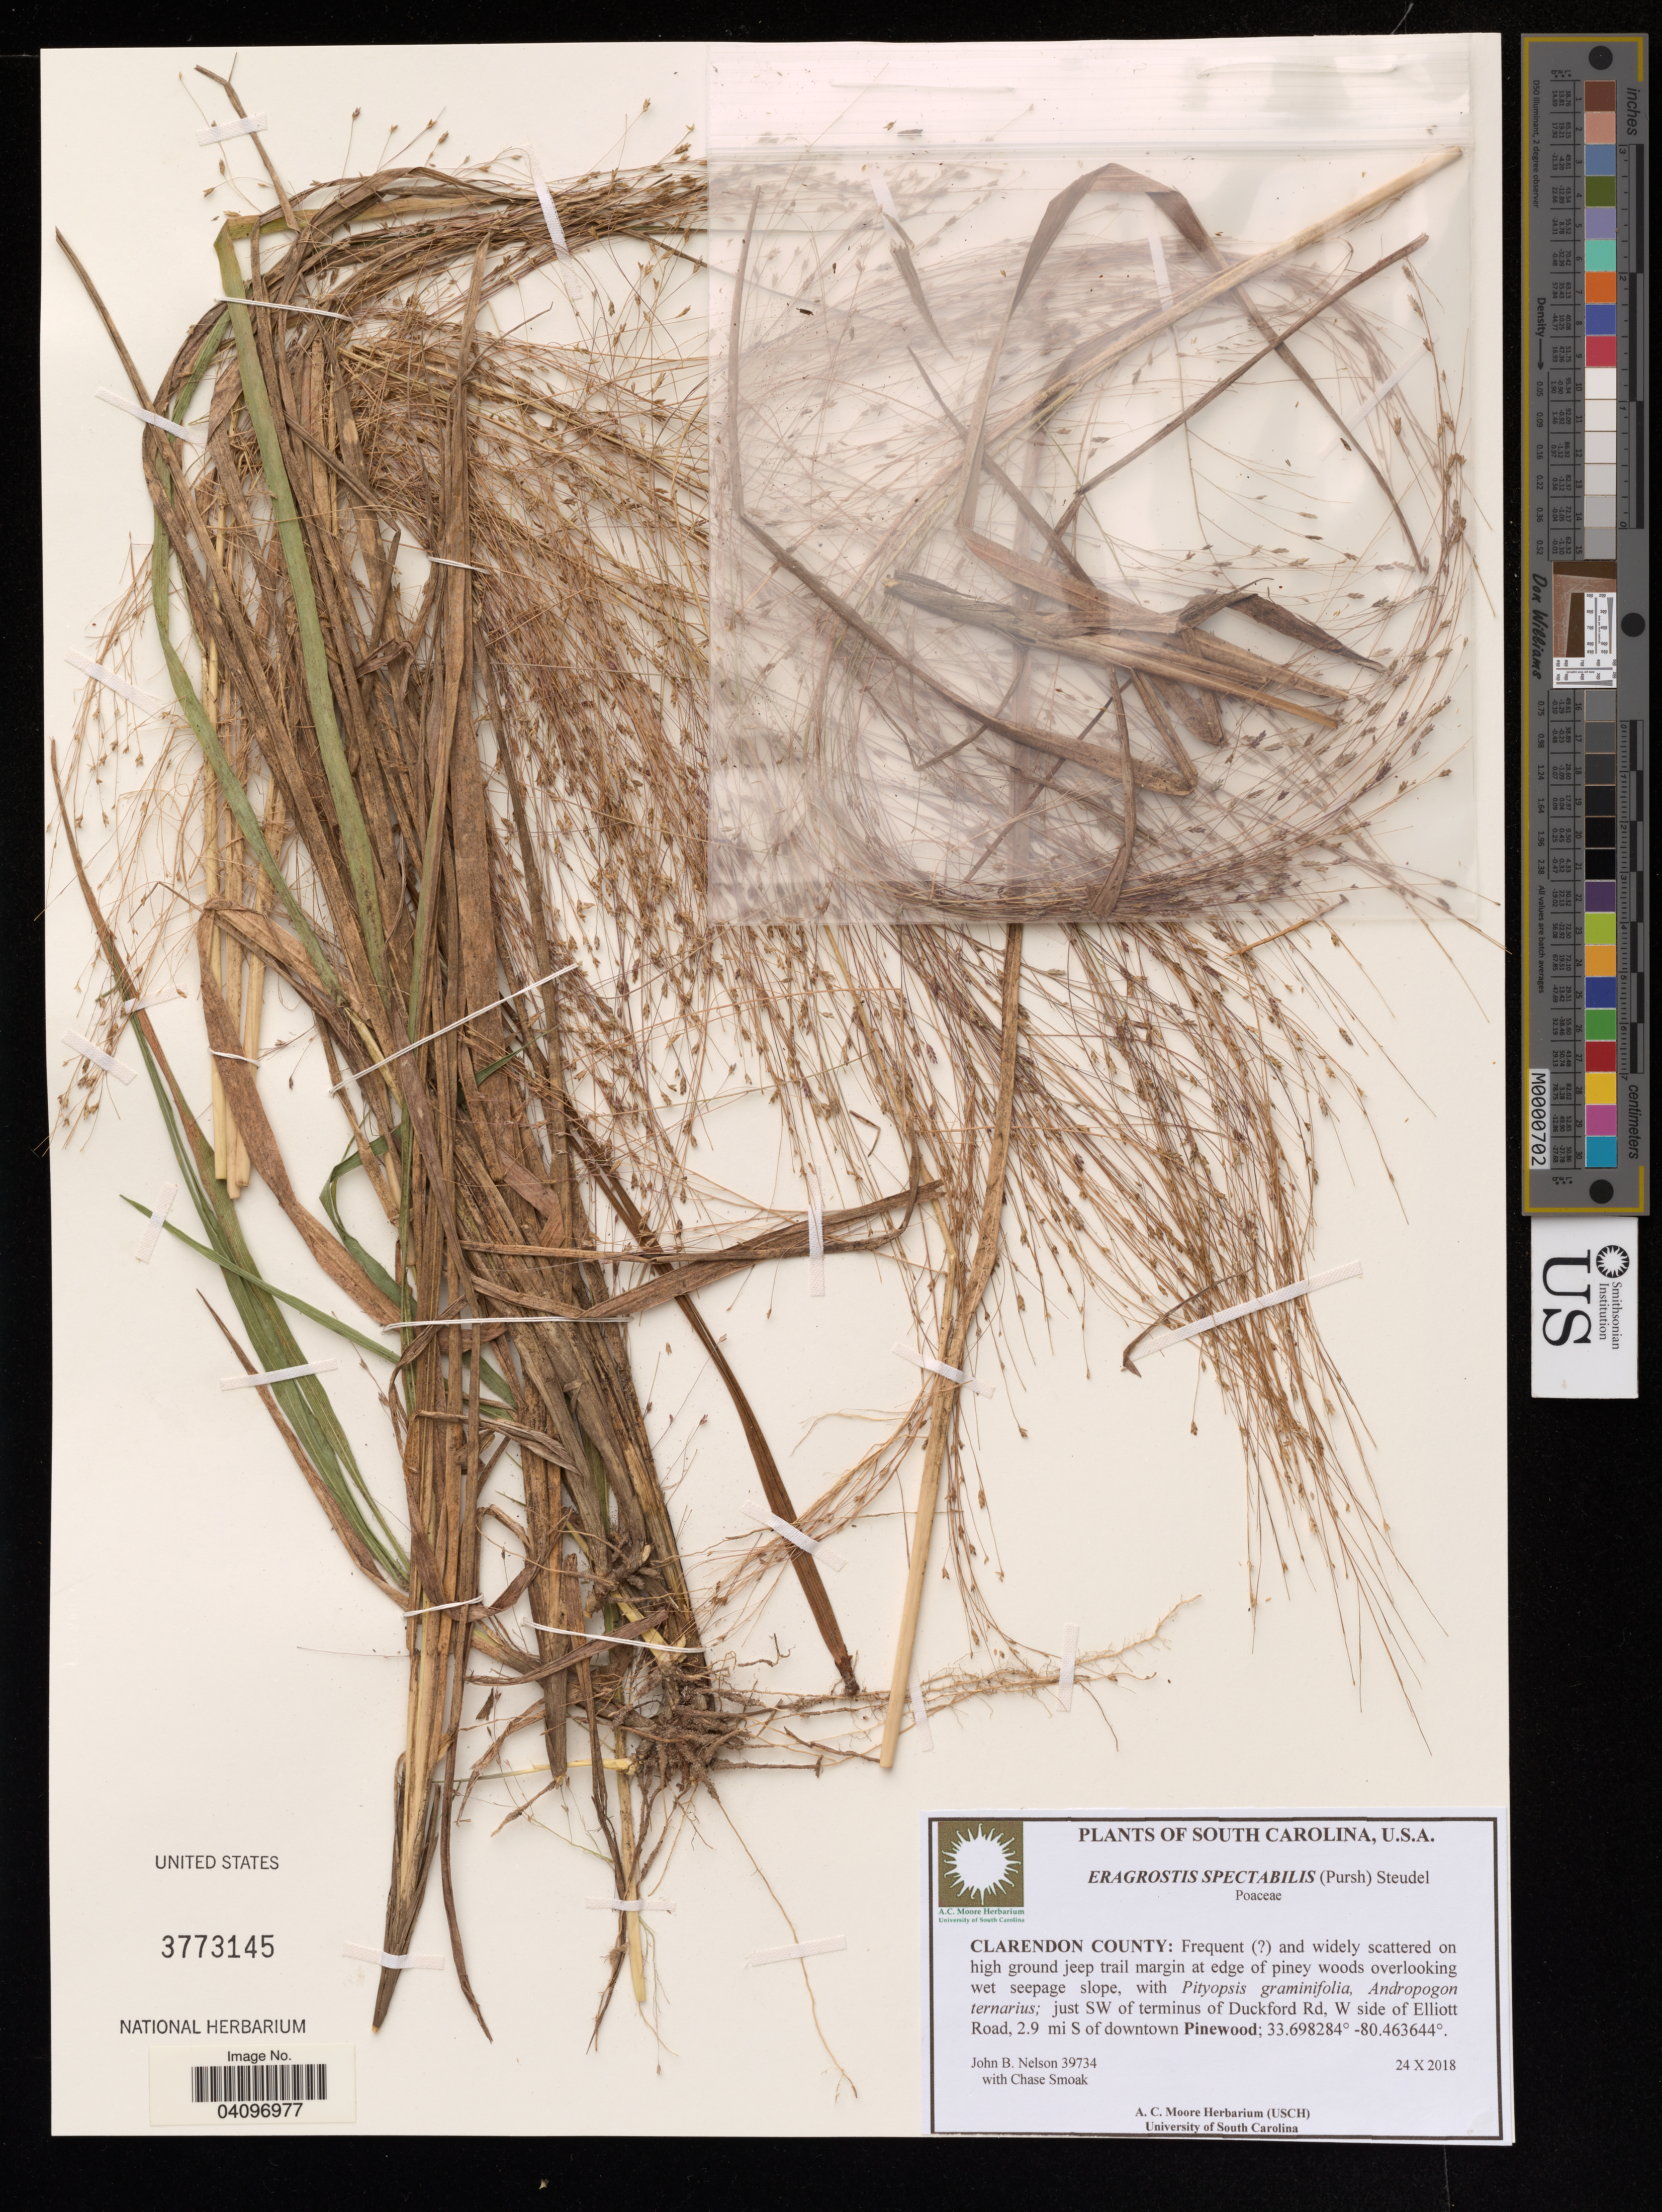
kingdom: Plantae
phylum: Tracheophyta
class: Liliopsida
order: Poales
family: Poaceae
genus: Eragrostis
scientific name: Eragrostis spectabilis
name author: (Pursh) Steud.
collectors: J. B. Nelson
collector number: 39734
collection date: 2018-10-24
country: United States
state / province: South Carolina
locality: Clarendon County: Frequent and widely scattered on high ground jeep trail margin at edge of piney woods overlooking wet seepage slope.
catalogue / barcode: US 3773145